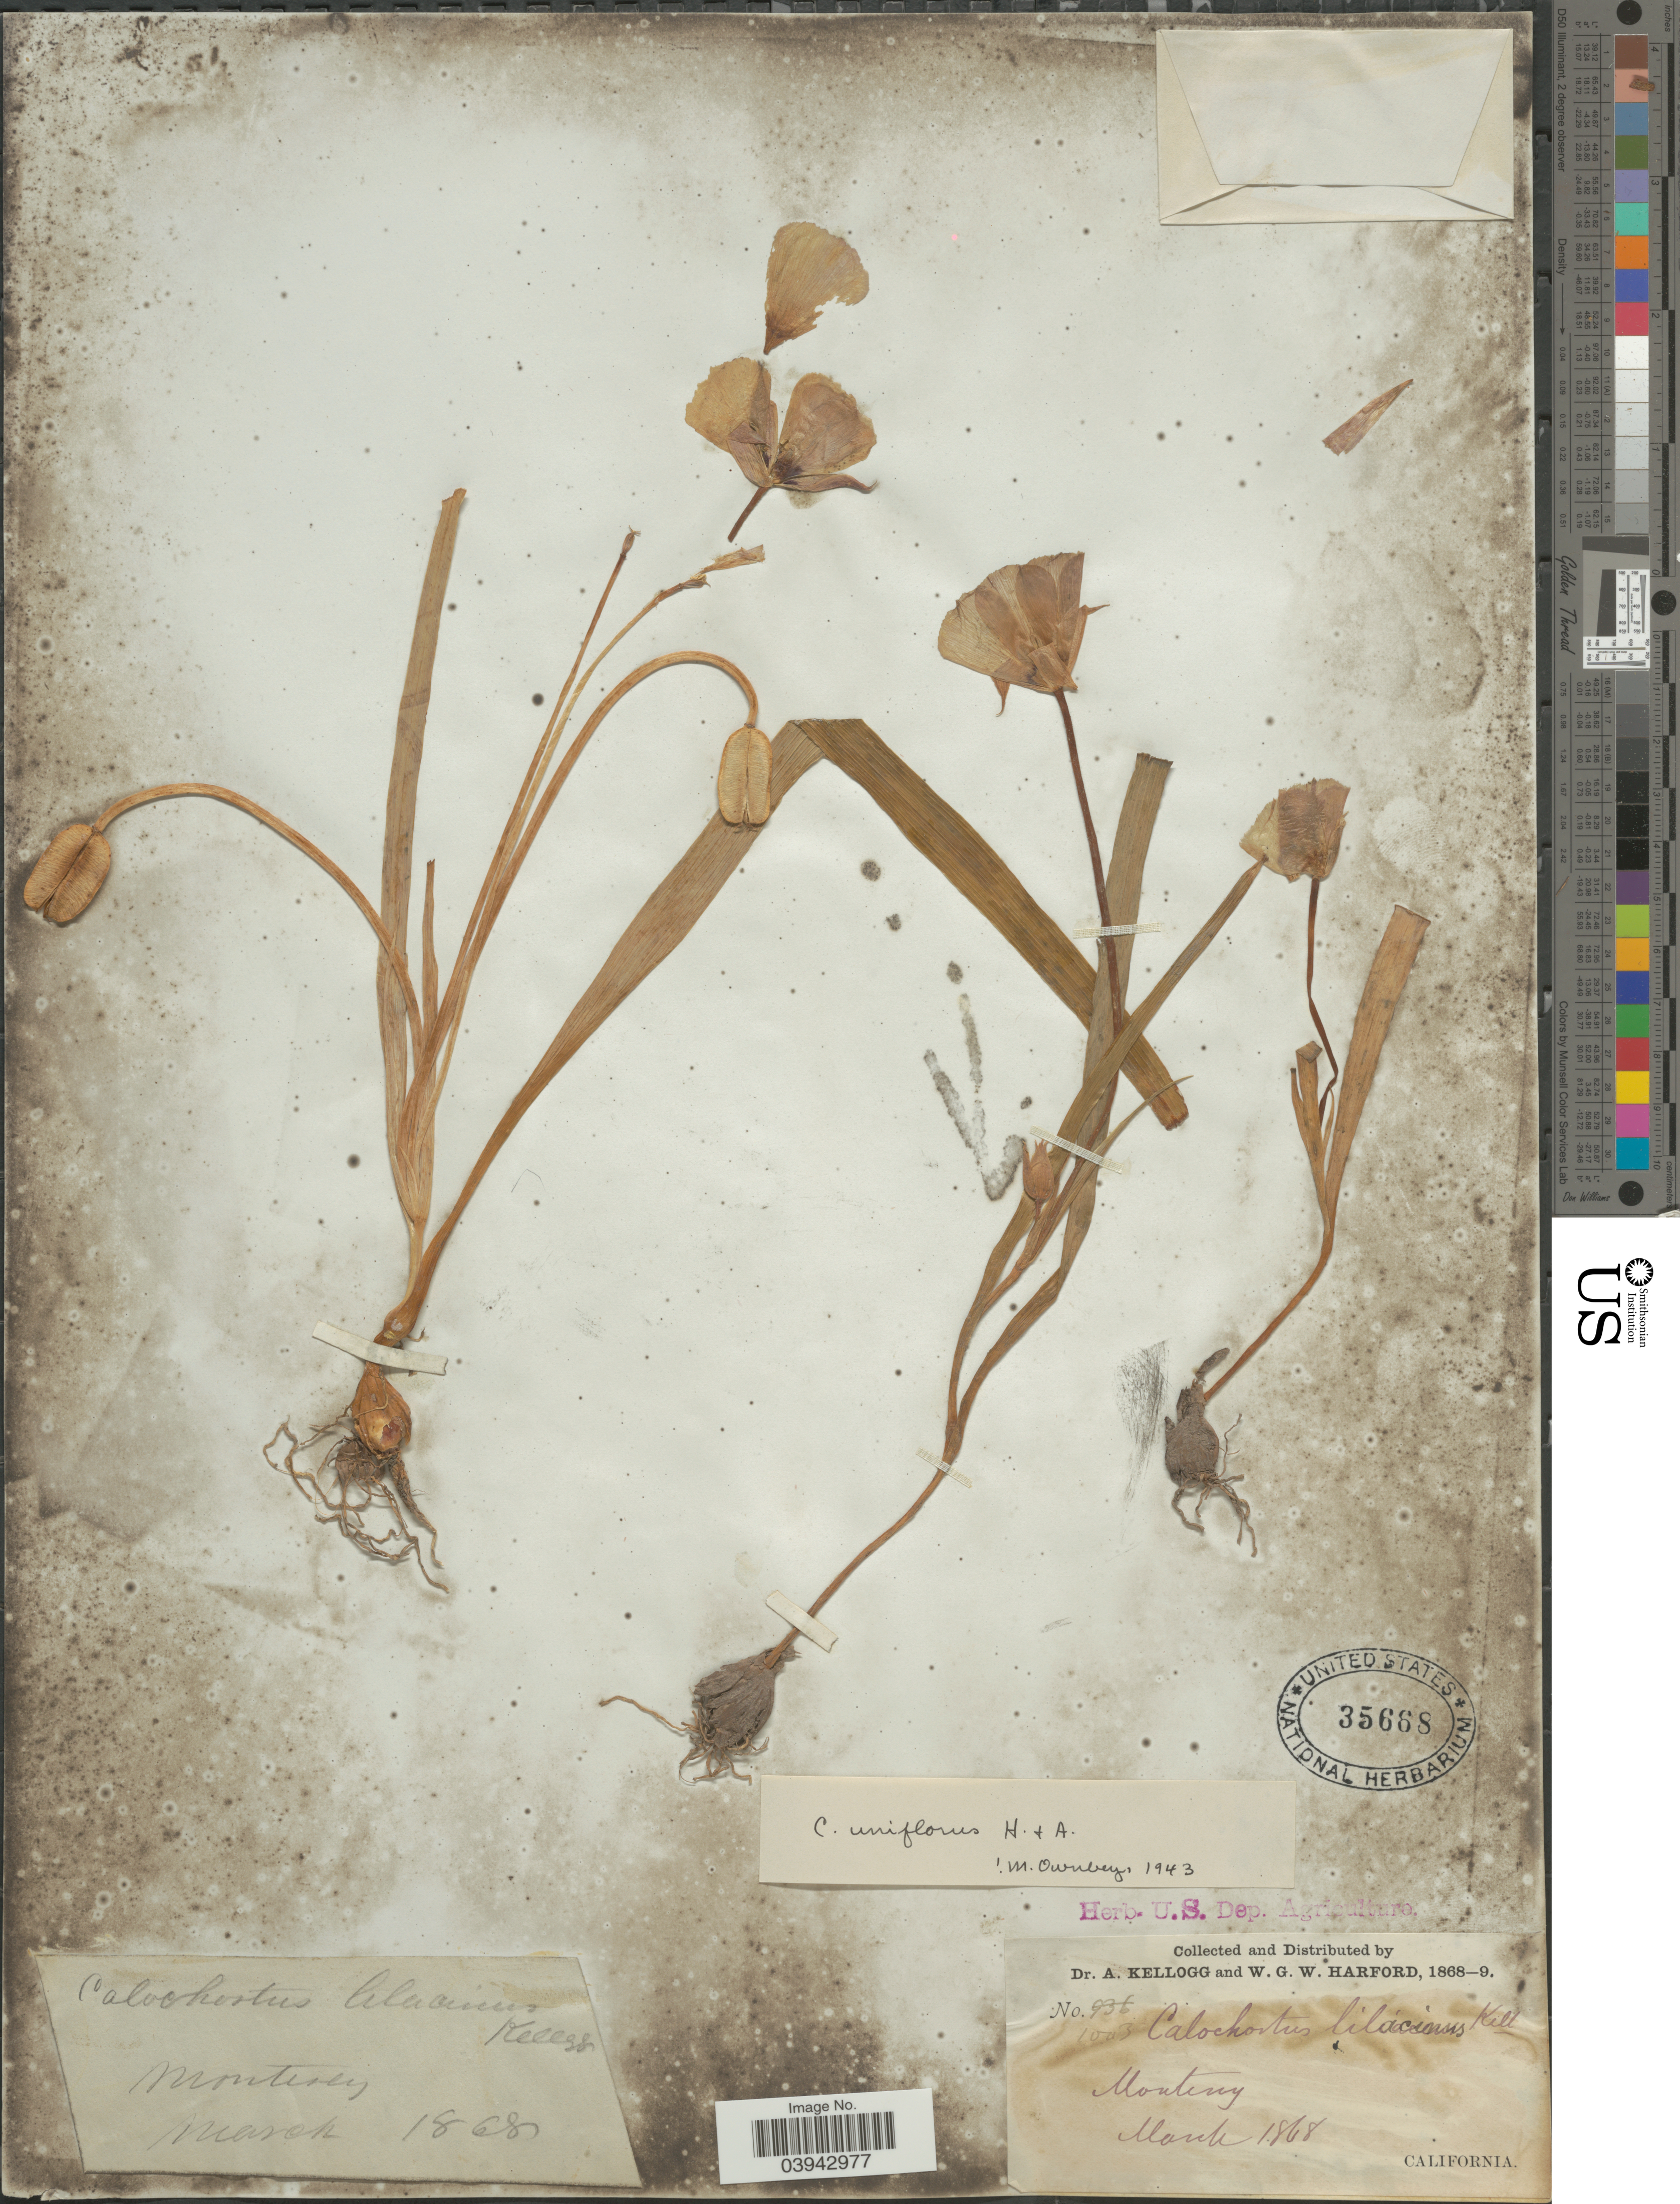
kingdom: Plantae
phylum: Tracheophyta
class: Liliopsida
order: Liliales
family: Liliaceae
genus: Calochortus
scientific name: Calochortus uniflorus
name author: Hook. & Arn.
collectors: A. Kellogg & W. G. W. Harford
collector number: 1003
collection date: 1868-03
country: United States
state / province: California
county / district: Monterey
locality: Monterey.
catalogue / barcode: US 35668